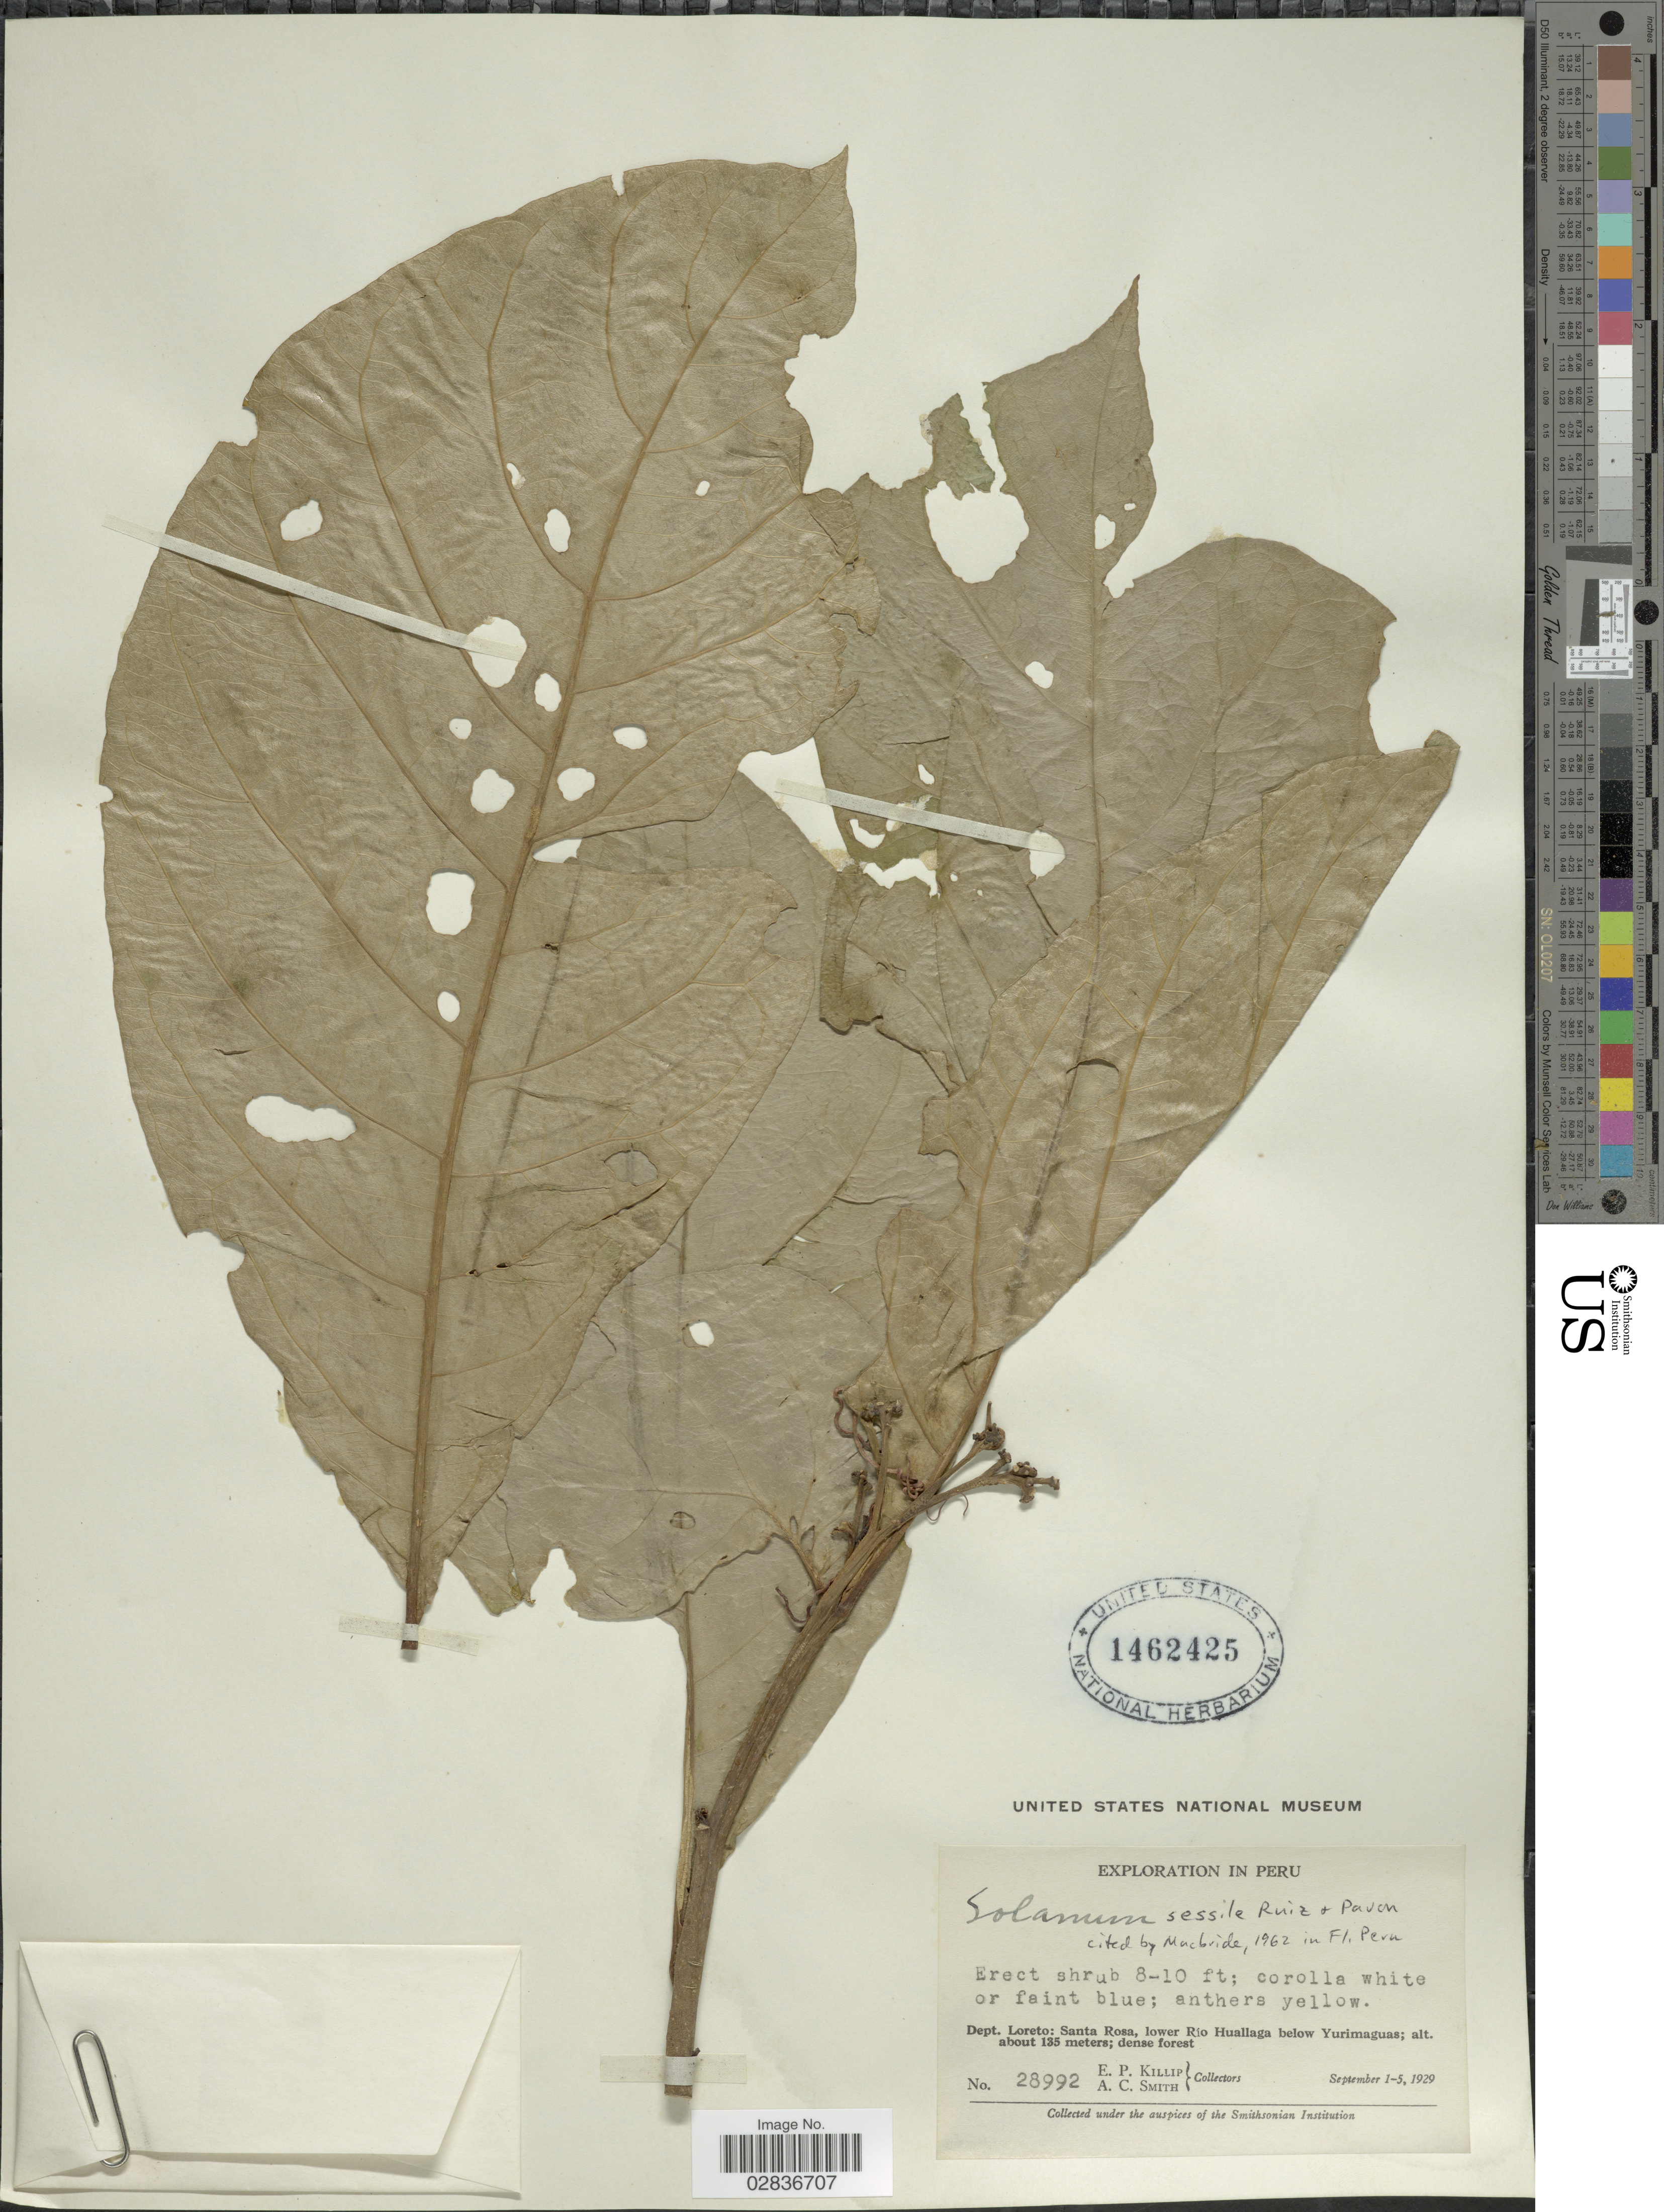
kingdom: Plantae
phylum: Tracheophyta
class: Magnoliopsida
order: Solanales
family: Solanaceae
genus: Solanum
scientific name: Solanum sessile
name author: Dunal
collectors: E. P. Killip & A. C. Smith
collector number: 28992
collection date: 1929-09-01/1929-09-05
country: Peru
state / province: Loreto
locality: Dept. Loreto: Santa Rosa, lower Río Huallaga below Yurimaguas.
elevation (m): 135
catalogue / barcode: US 1462425